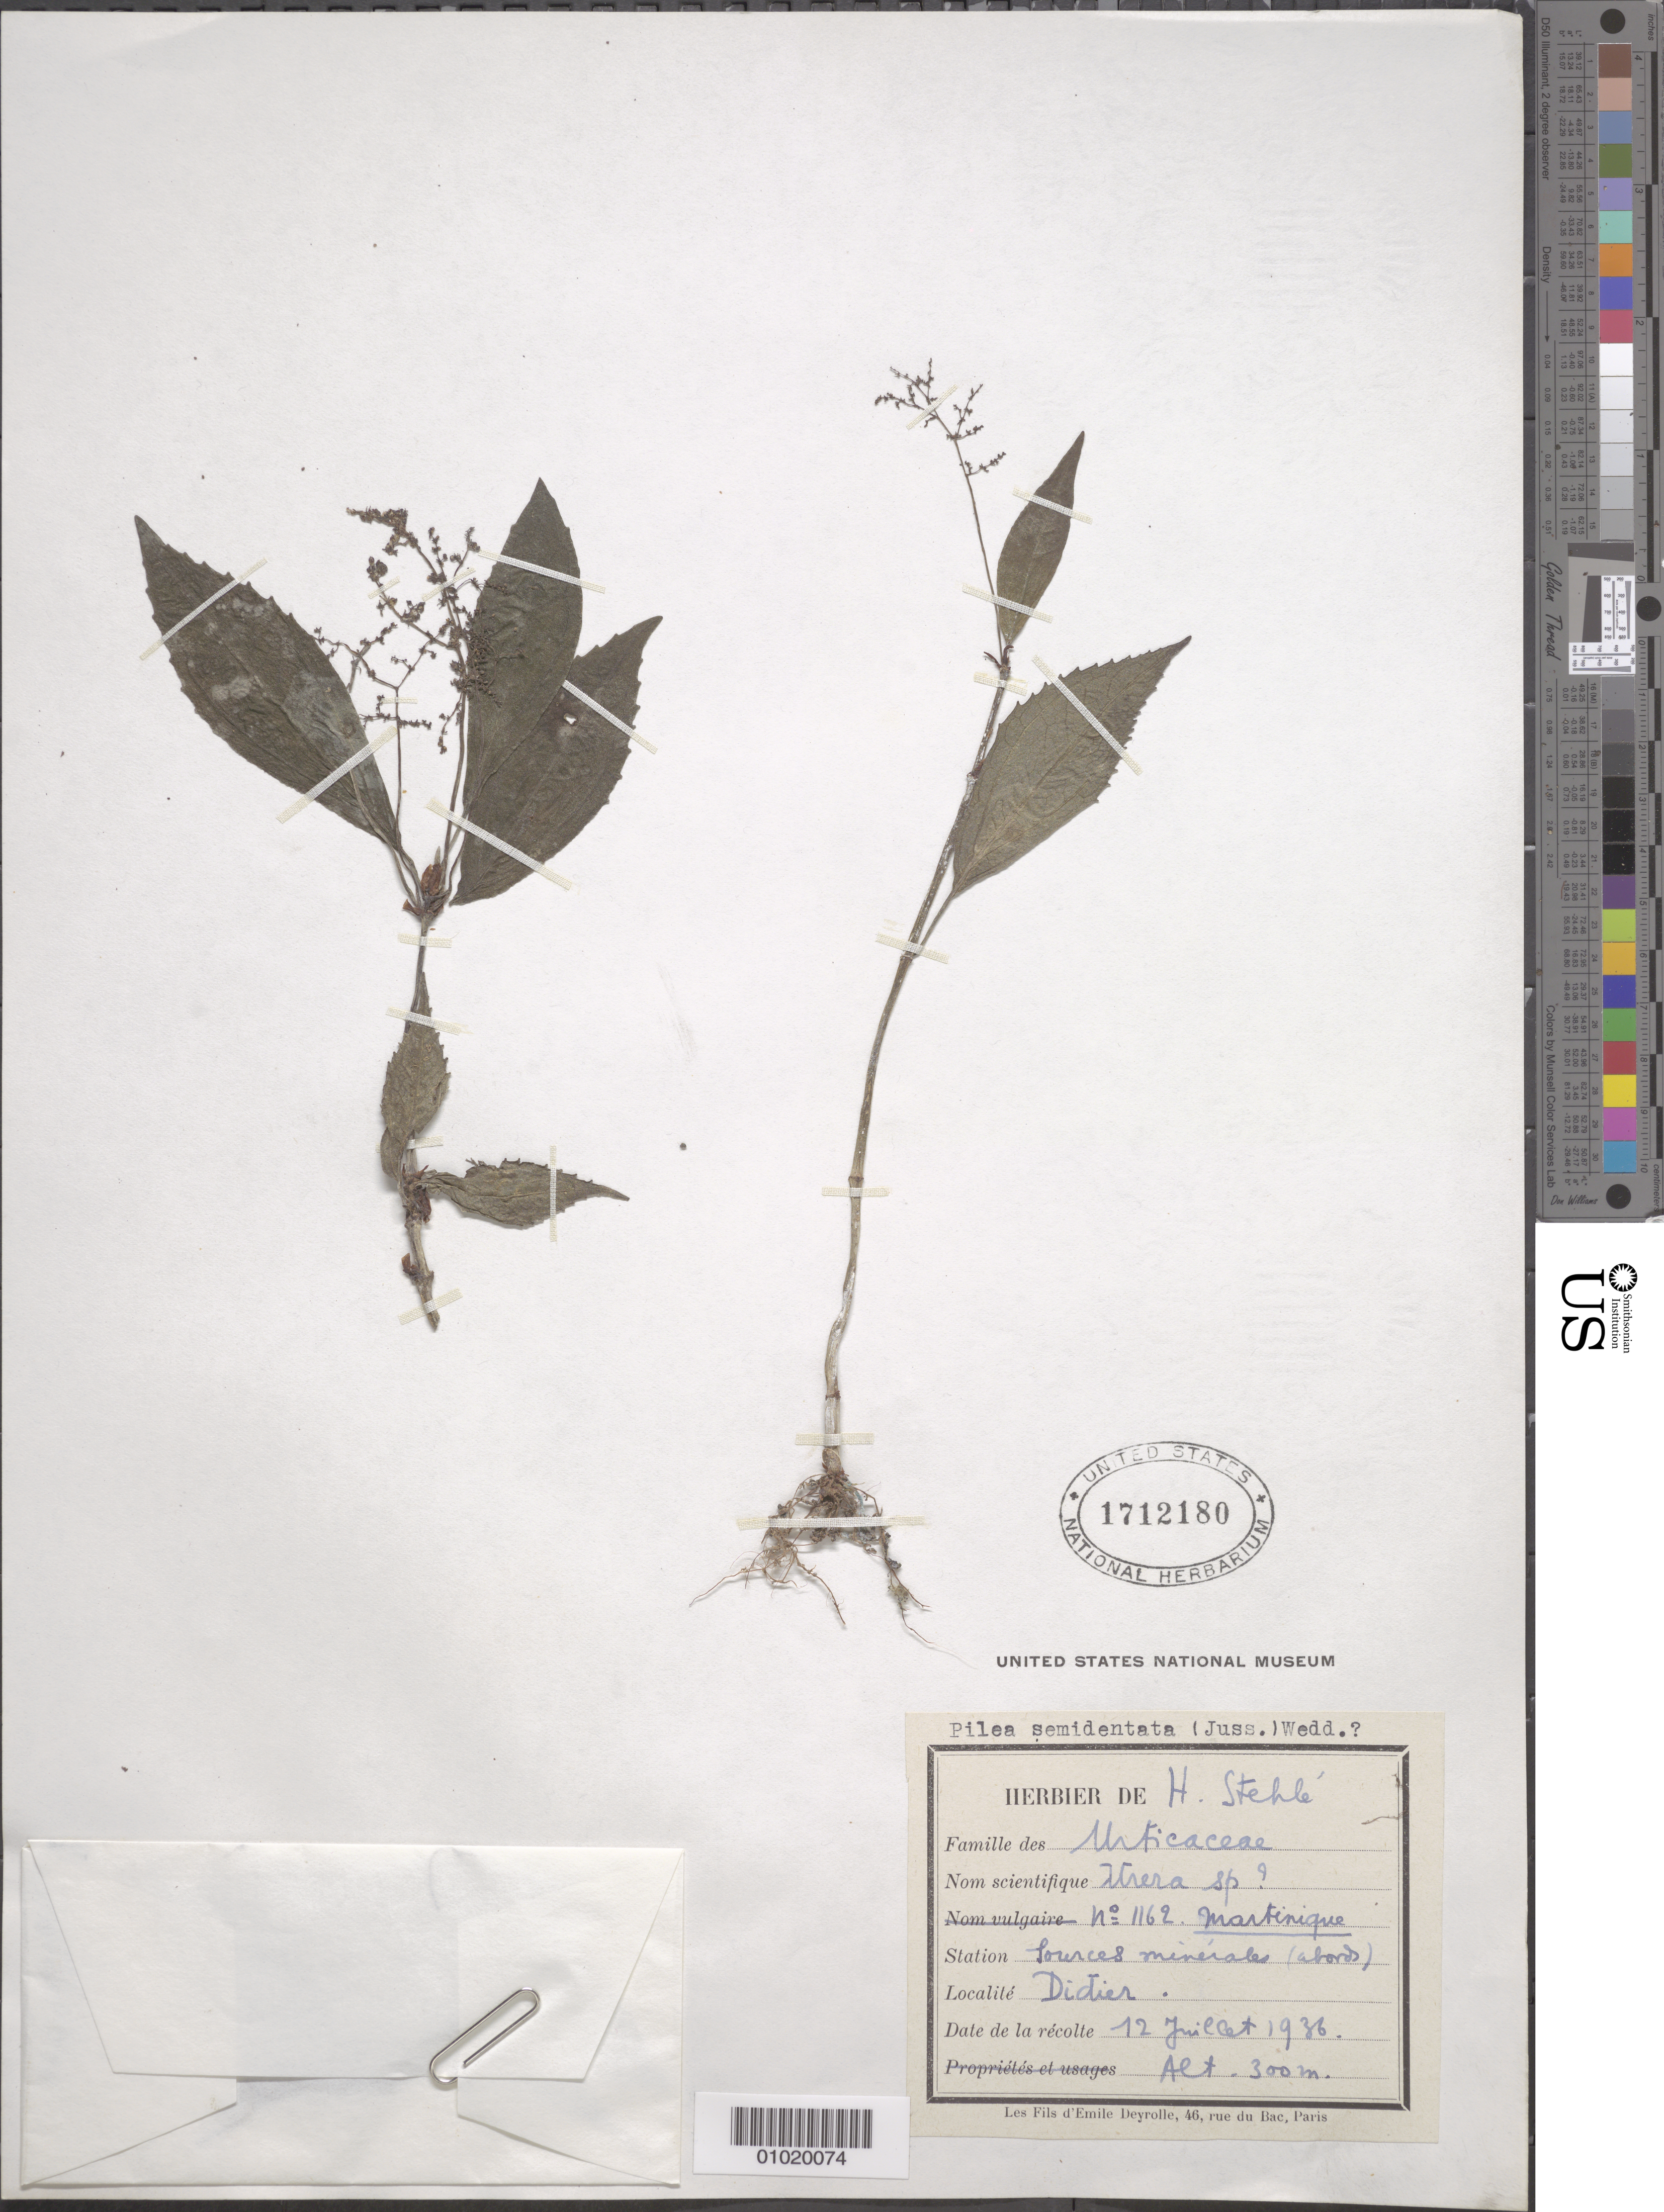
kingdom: Plantae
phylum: Tracheophyta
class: Magnoliopsida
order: Rosales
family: Urticaceae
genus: Pilea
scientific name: Pilea semidentata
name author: (Juss. ex Poir.) Wedd.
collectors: H. Stehlé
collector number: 1169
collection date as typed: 12 Jul 1936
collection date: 1936-07-12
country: Martinique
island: Martinique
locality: Didier.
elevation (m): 300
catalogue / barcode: US 1712180